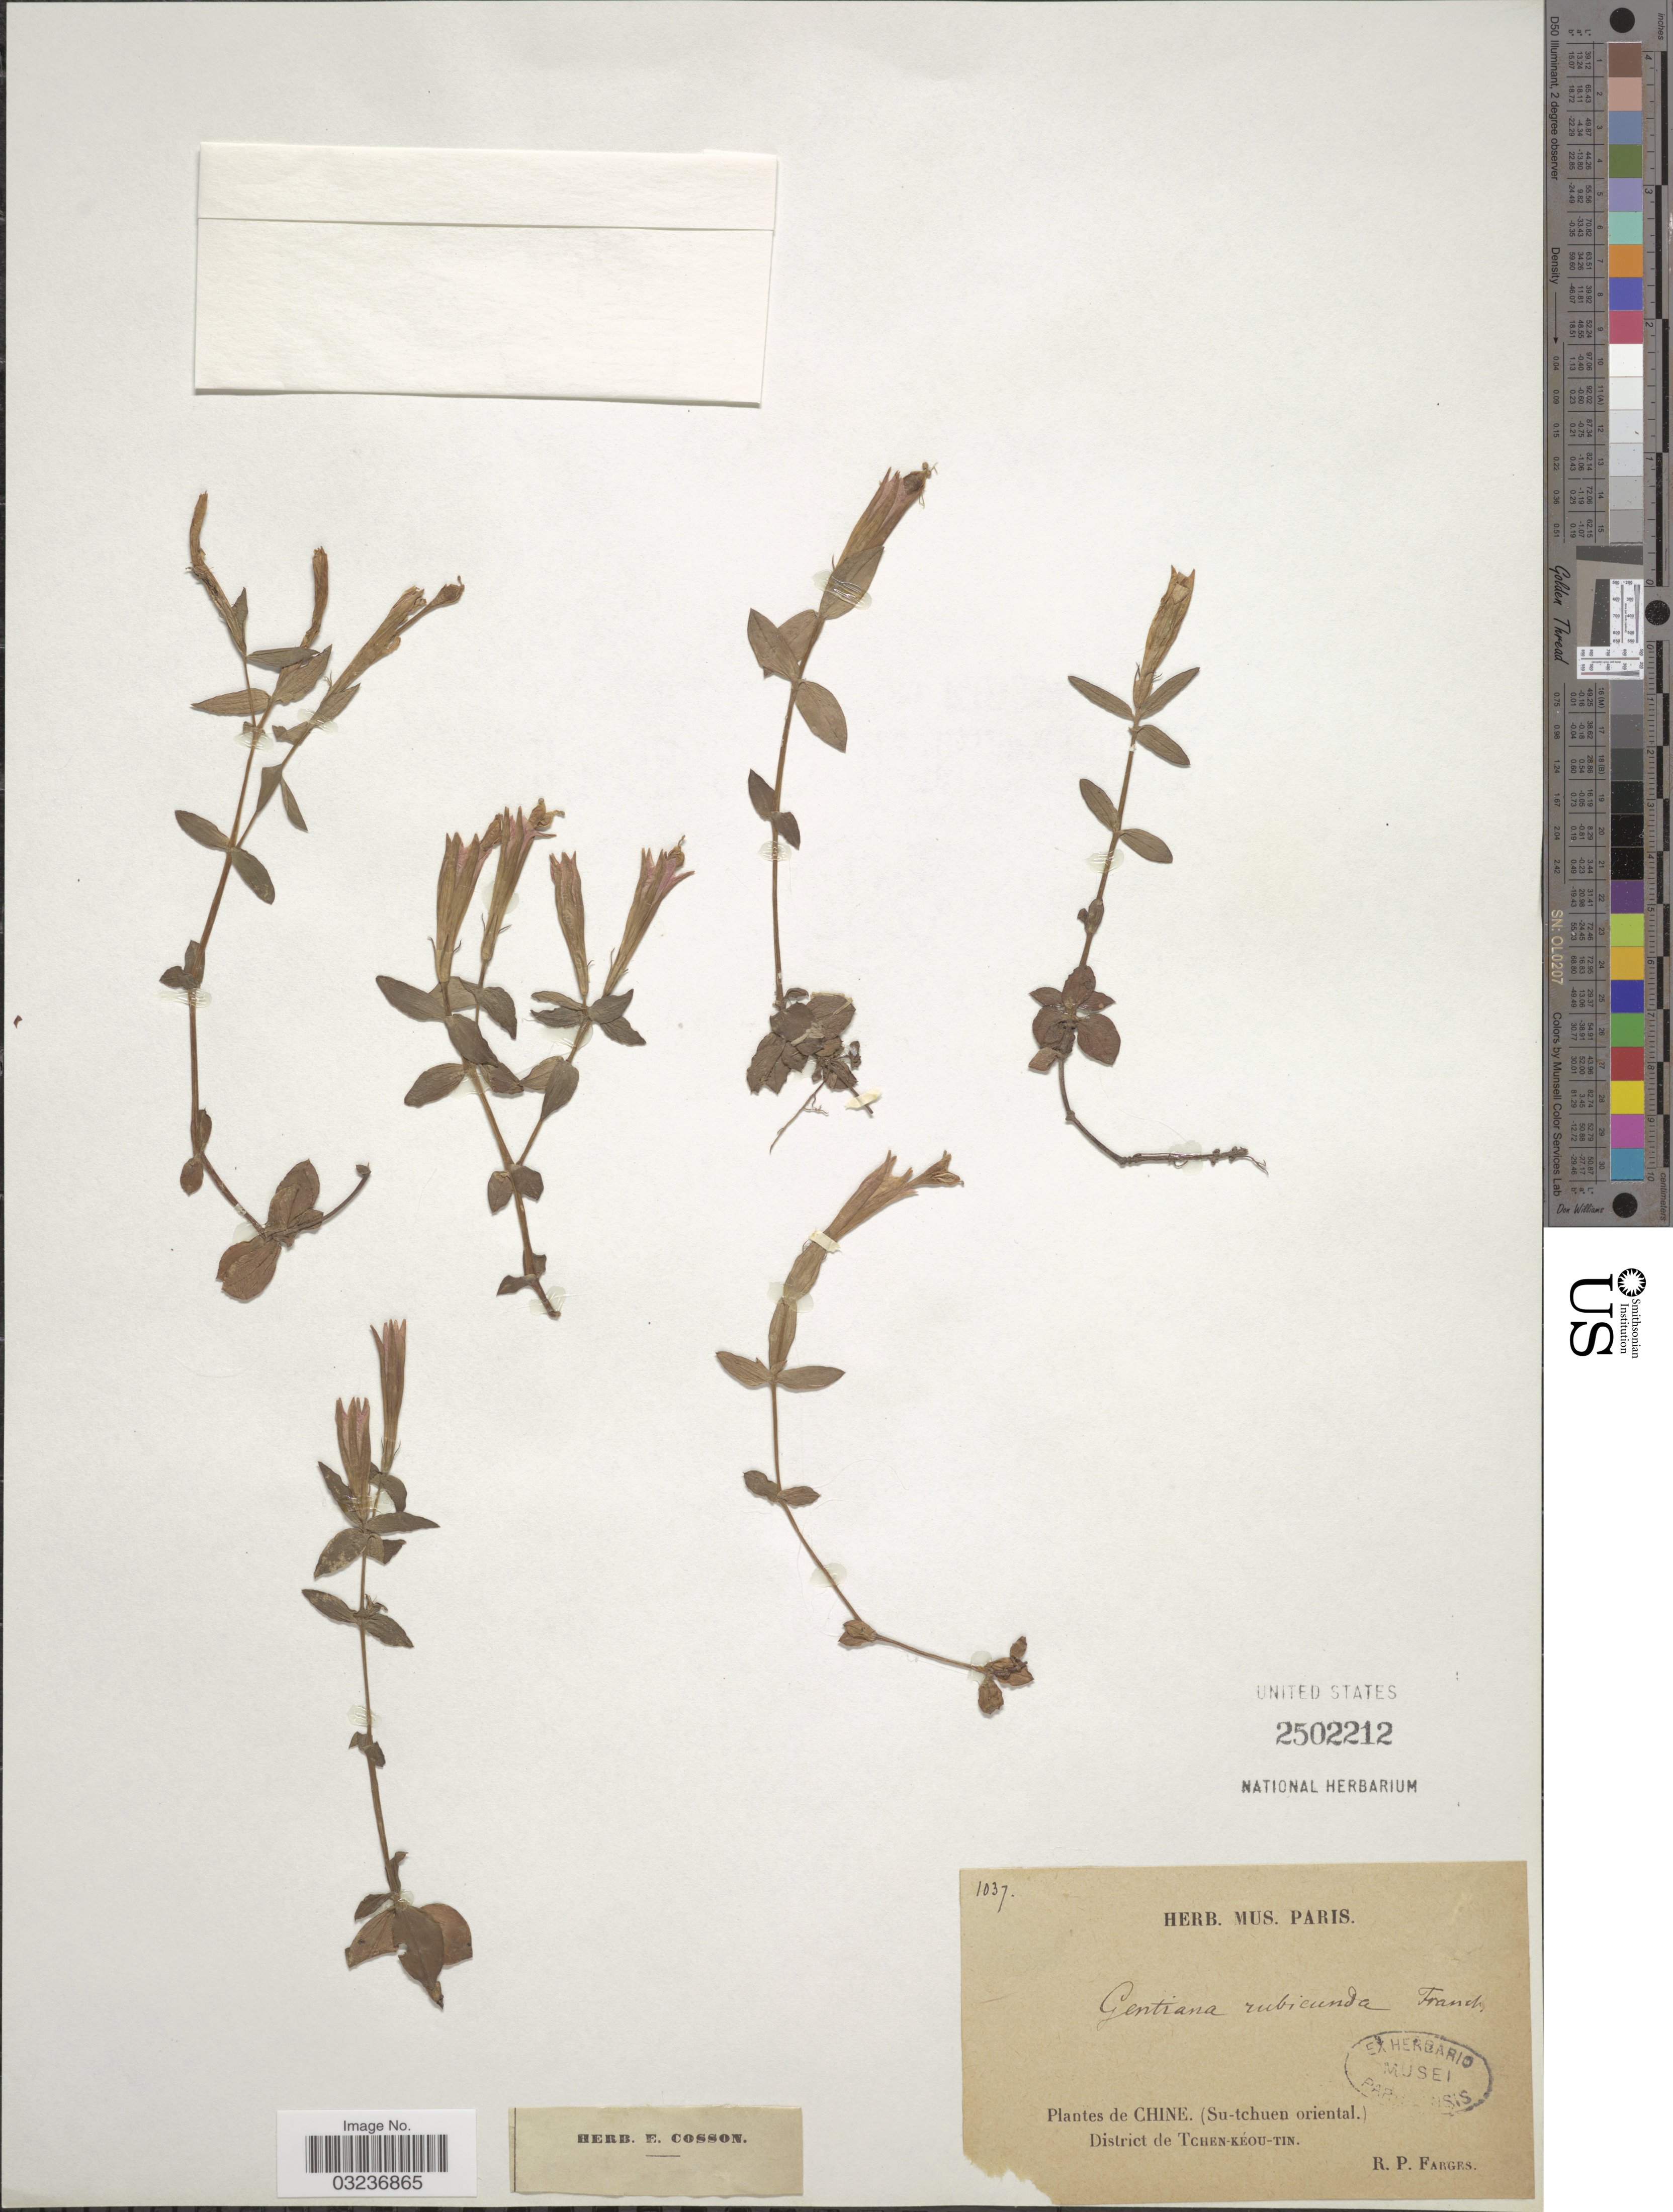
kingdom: Plantae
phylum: Tracheophyta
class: Magnoliopsida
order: Gentianales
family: Gentianaceae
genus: Gentiana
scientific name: Gentiana rubicunda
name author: Franch.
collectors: R. Farges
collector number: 1037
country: China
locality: Chine, (Su-tchuen orientale), District de Tchen-Kéou-Tin.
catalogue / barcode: US 2502212